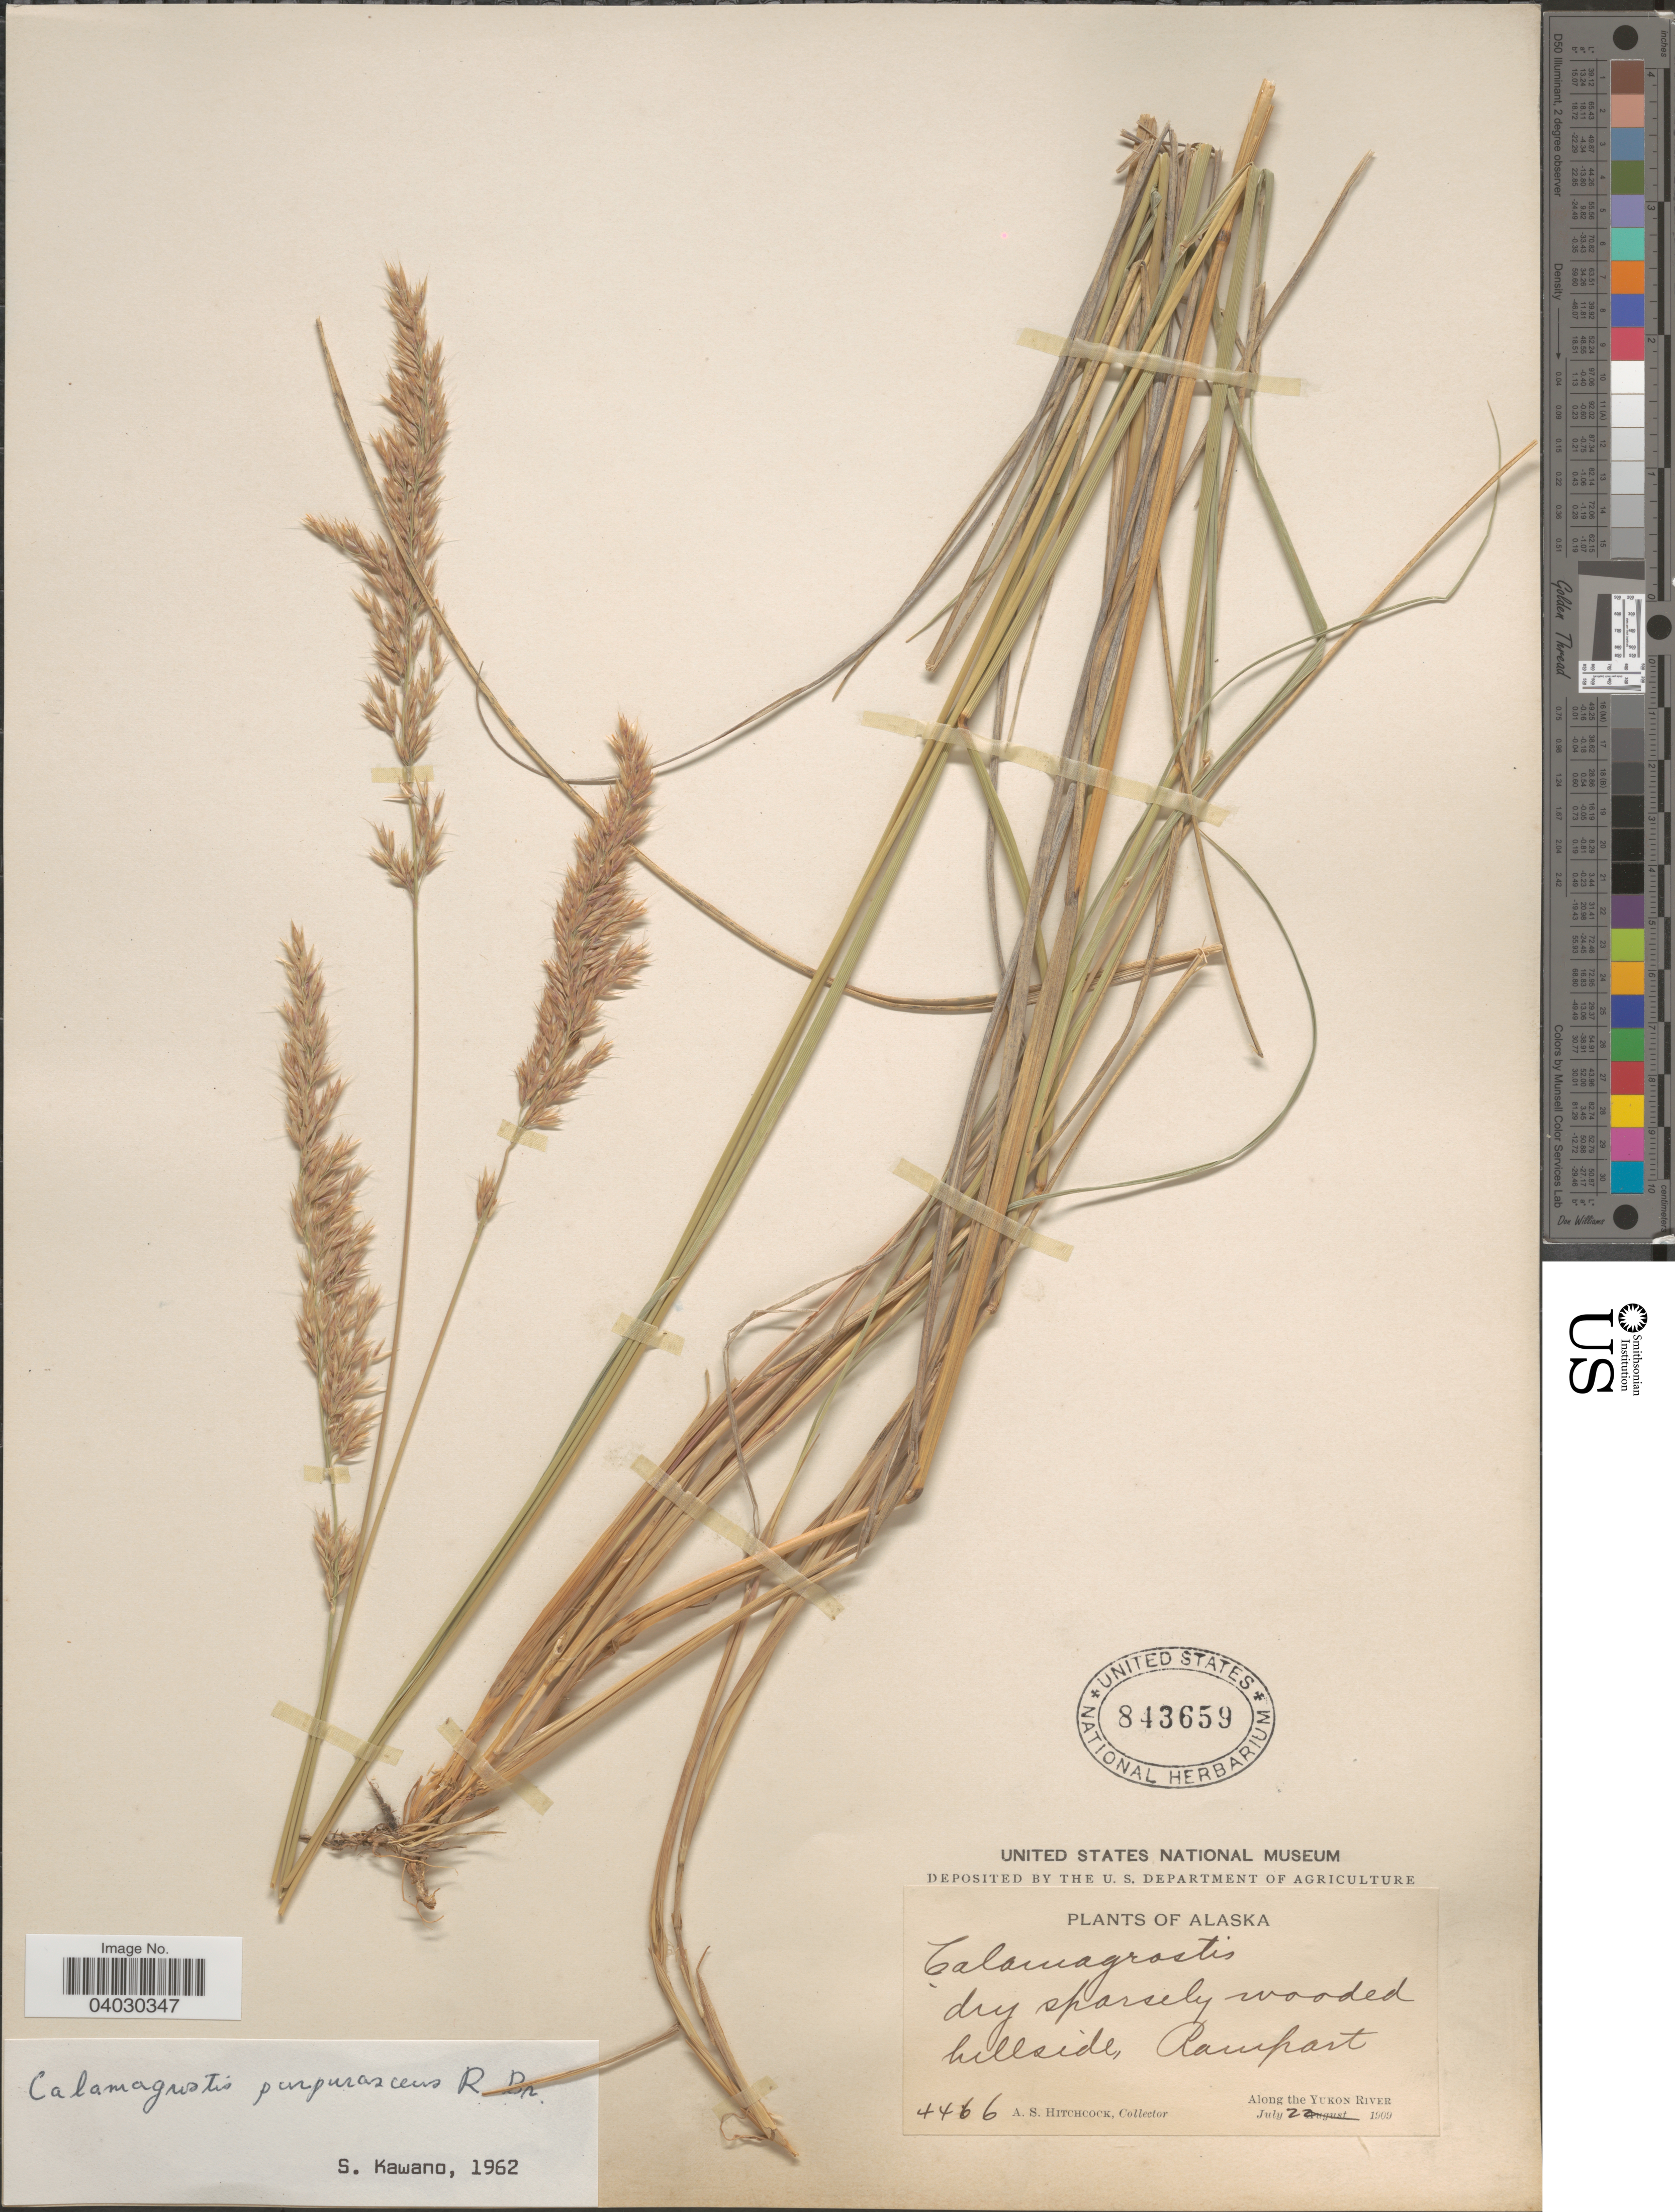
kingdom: Plantae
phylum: Tracheophyta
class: Liliopsida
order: Poales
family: Poaceae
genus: Calamagrostis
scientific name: Calamagrostis purpurascens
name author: R. Br.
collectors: A. S. Hitchcock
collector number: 4466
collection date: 1909-07-22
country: United States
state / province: Alaska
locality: Hillside, Rampart. Along the Yukon River.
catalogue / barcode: US 843659